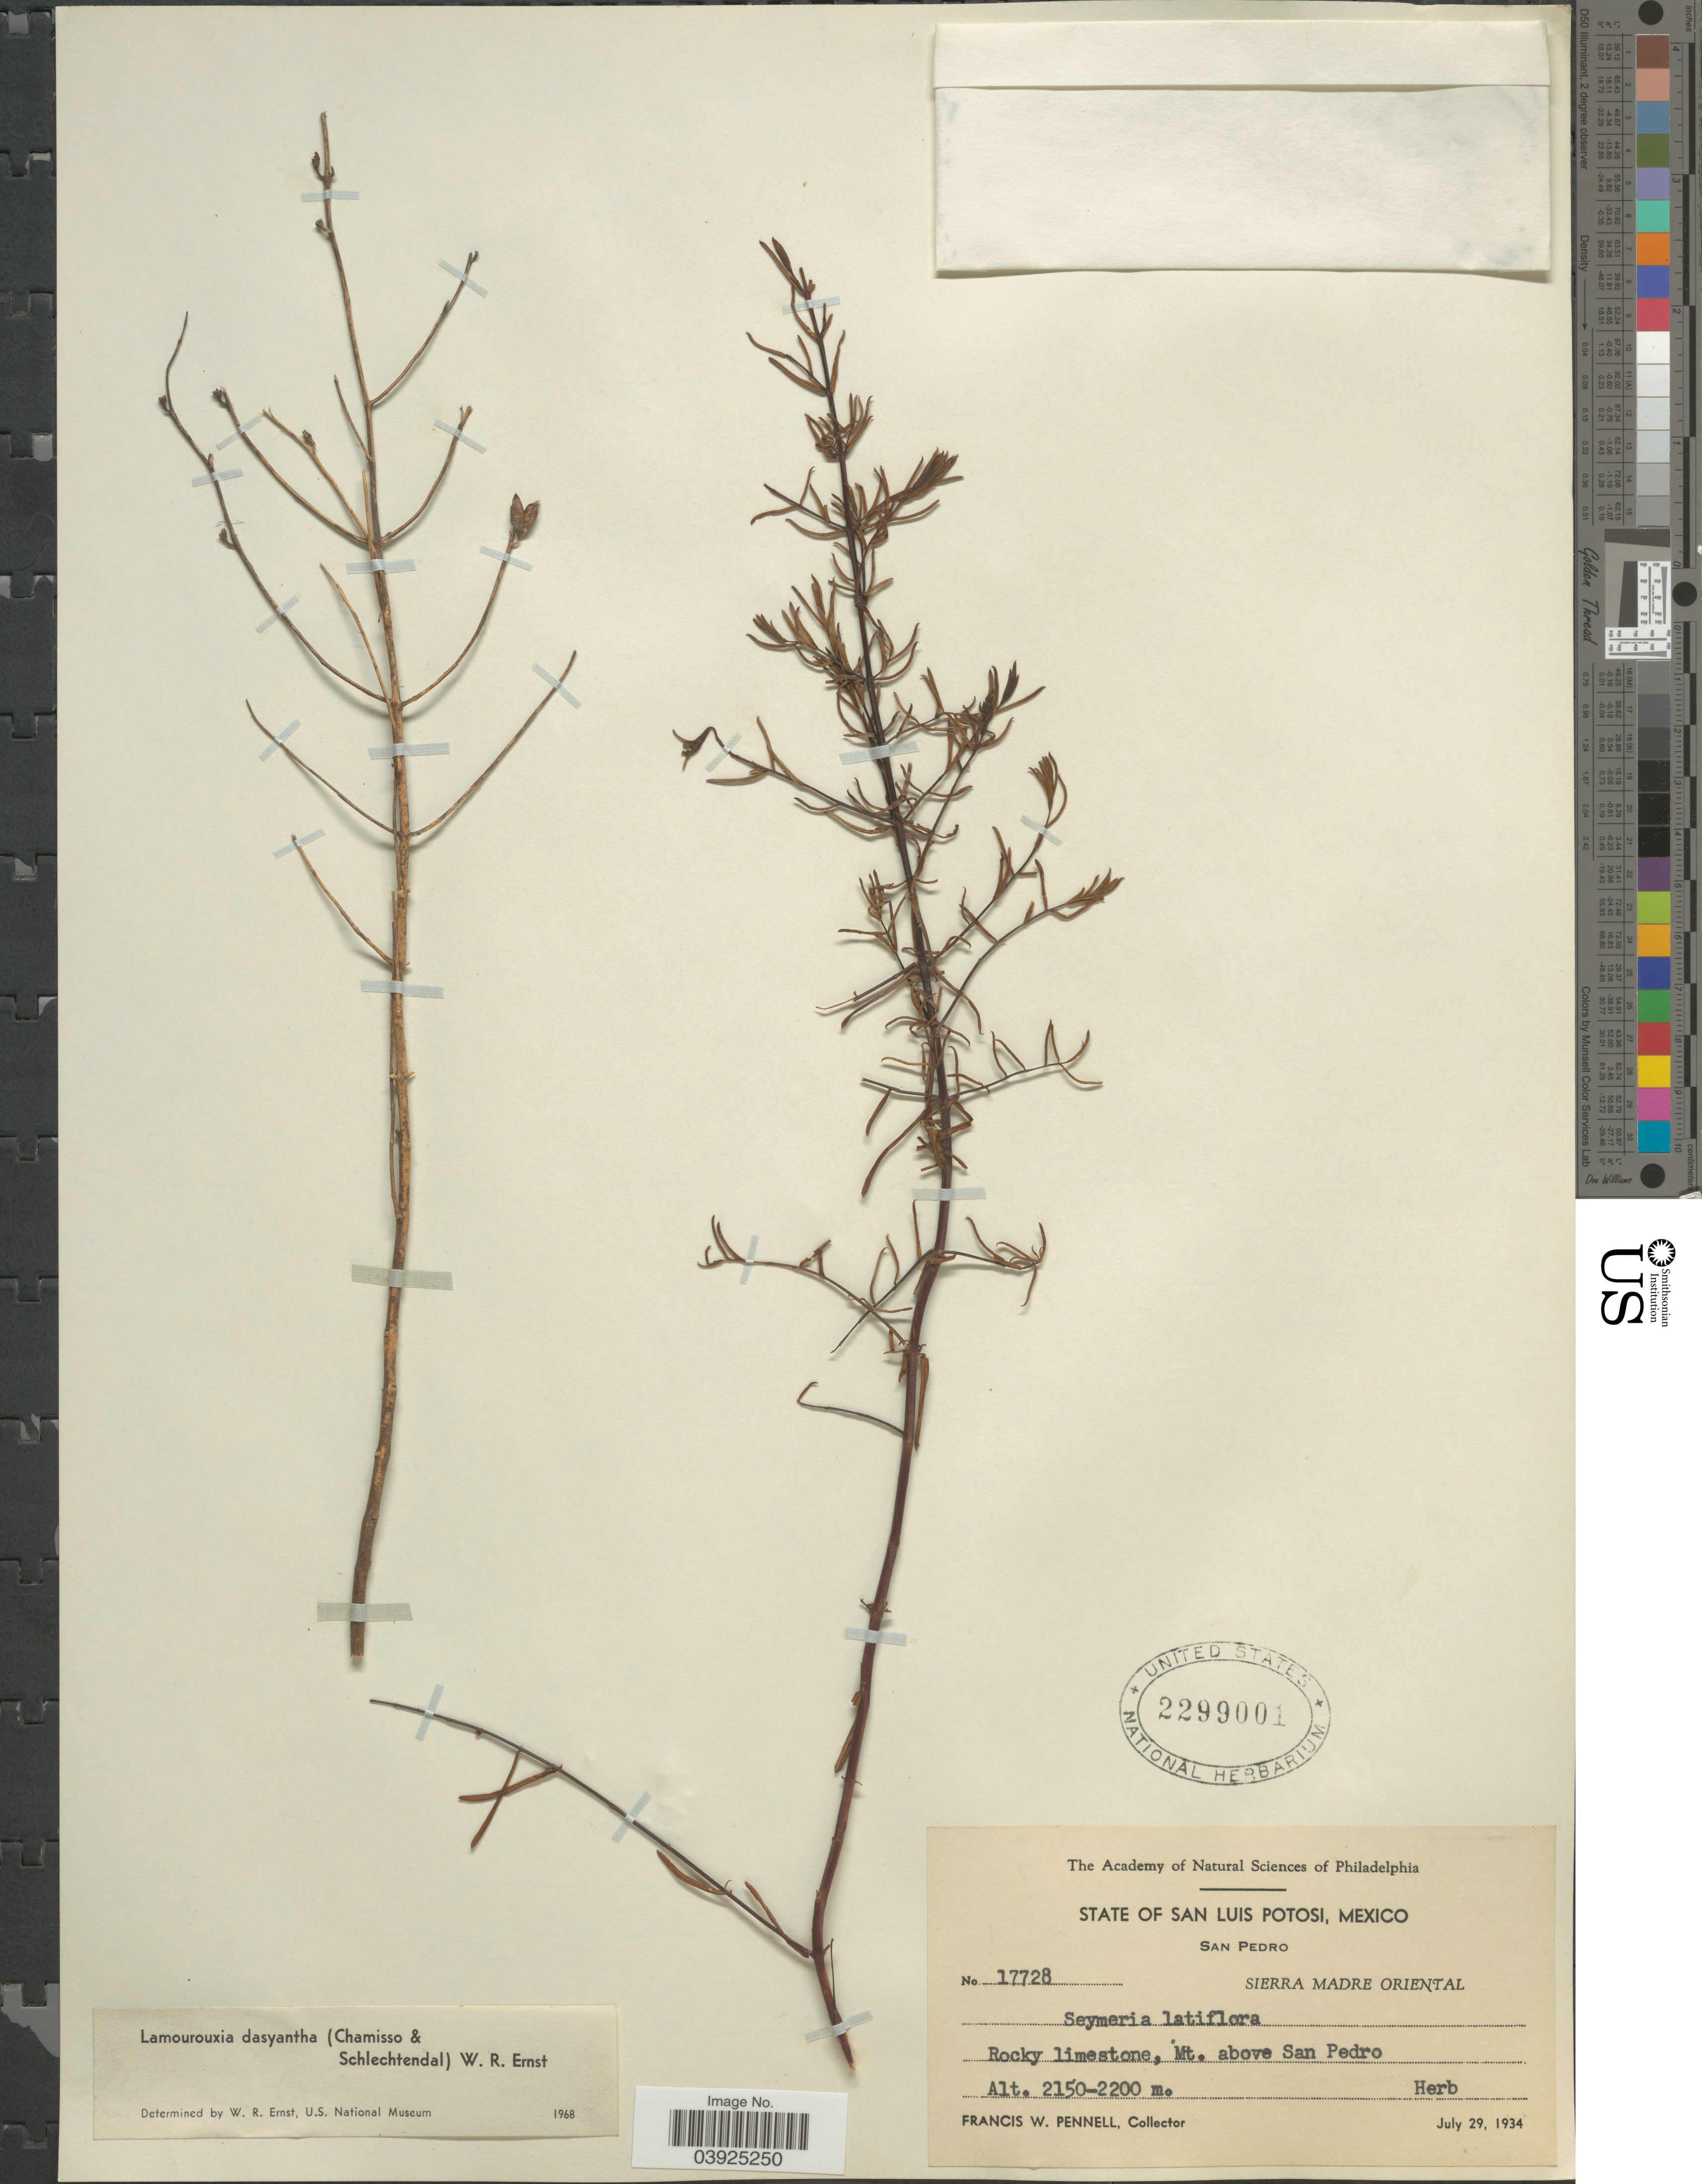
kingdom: Plantae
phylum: Tracheophyta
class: Magnoliopsida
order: Lamiales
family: Orobanchaceae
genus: Lamourouxia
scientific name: Lamourouxia dasyantha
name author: (Cham. & Schltdl.) W.R. Ernst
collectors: F. W. Pennell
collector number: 17728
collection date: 1934-07-29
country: Mexico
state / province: San Luis Potosí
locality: San Pedro. Sierra Madre Oriental. Rocky limestone. Mt. above San Pedro.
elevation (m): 2150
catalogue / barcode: US 2299001